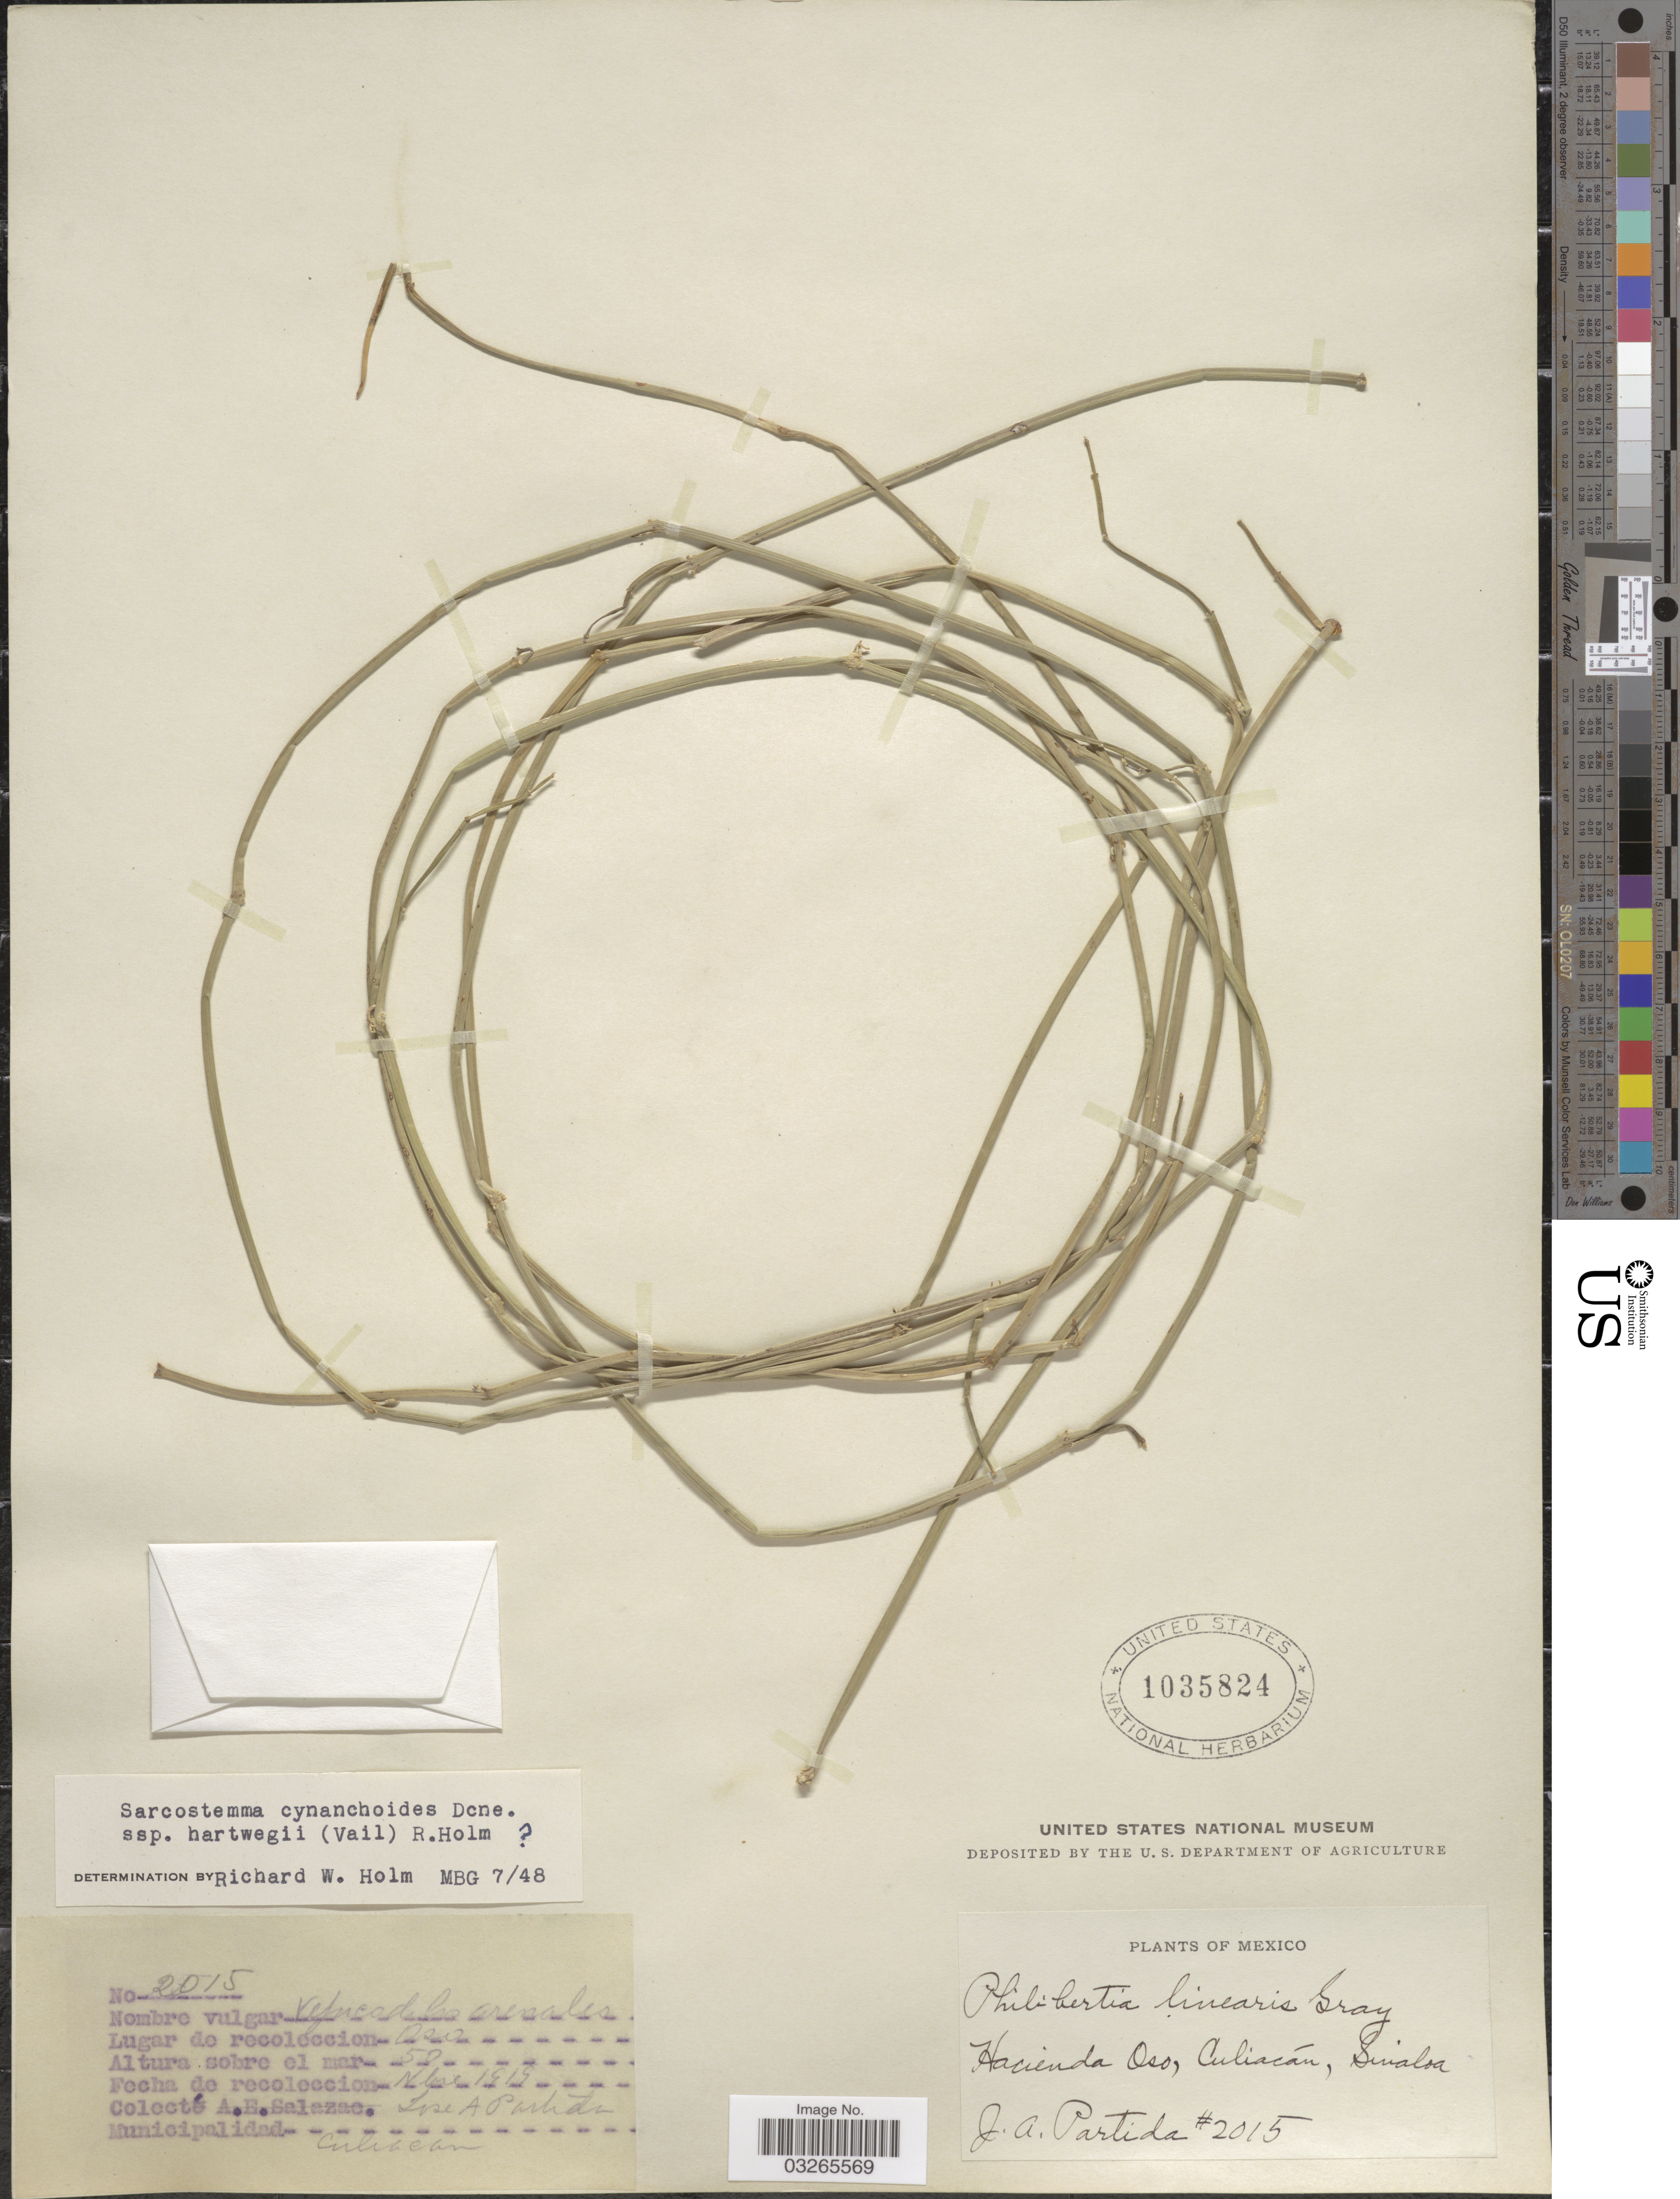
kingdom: Plantae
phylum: Tracheophyta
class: Magnoliopsida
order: Gentianales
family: Apocynaceae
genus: Sarcostemma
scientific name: Sarcostemma cynanchoides subsp. hartwegii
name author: (Vail) R.W. Holm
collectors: J. Partida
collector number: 2015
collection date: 1919-11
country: Mexico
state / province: Sinaloa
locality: Hacienda Oso, Culiacán, Sinaloa.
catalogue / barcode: US 1035824